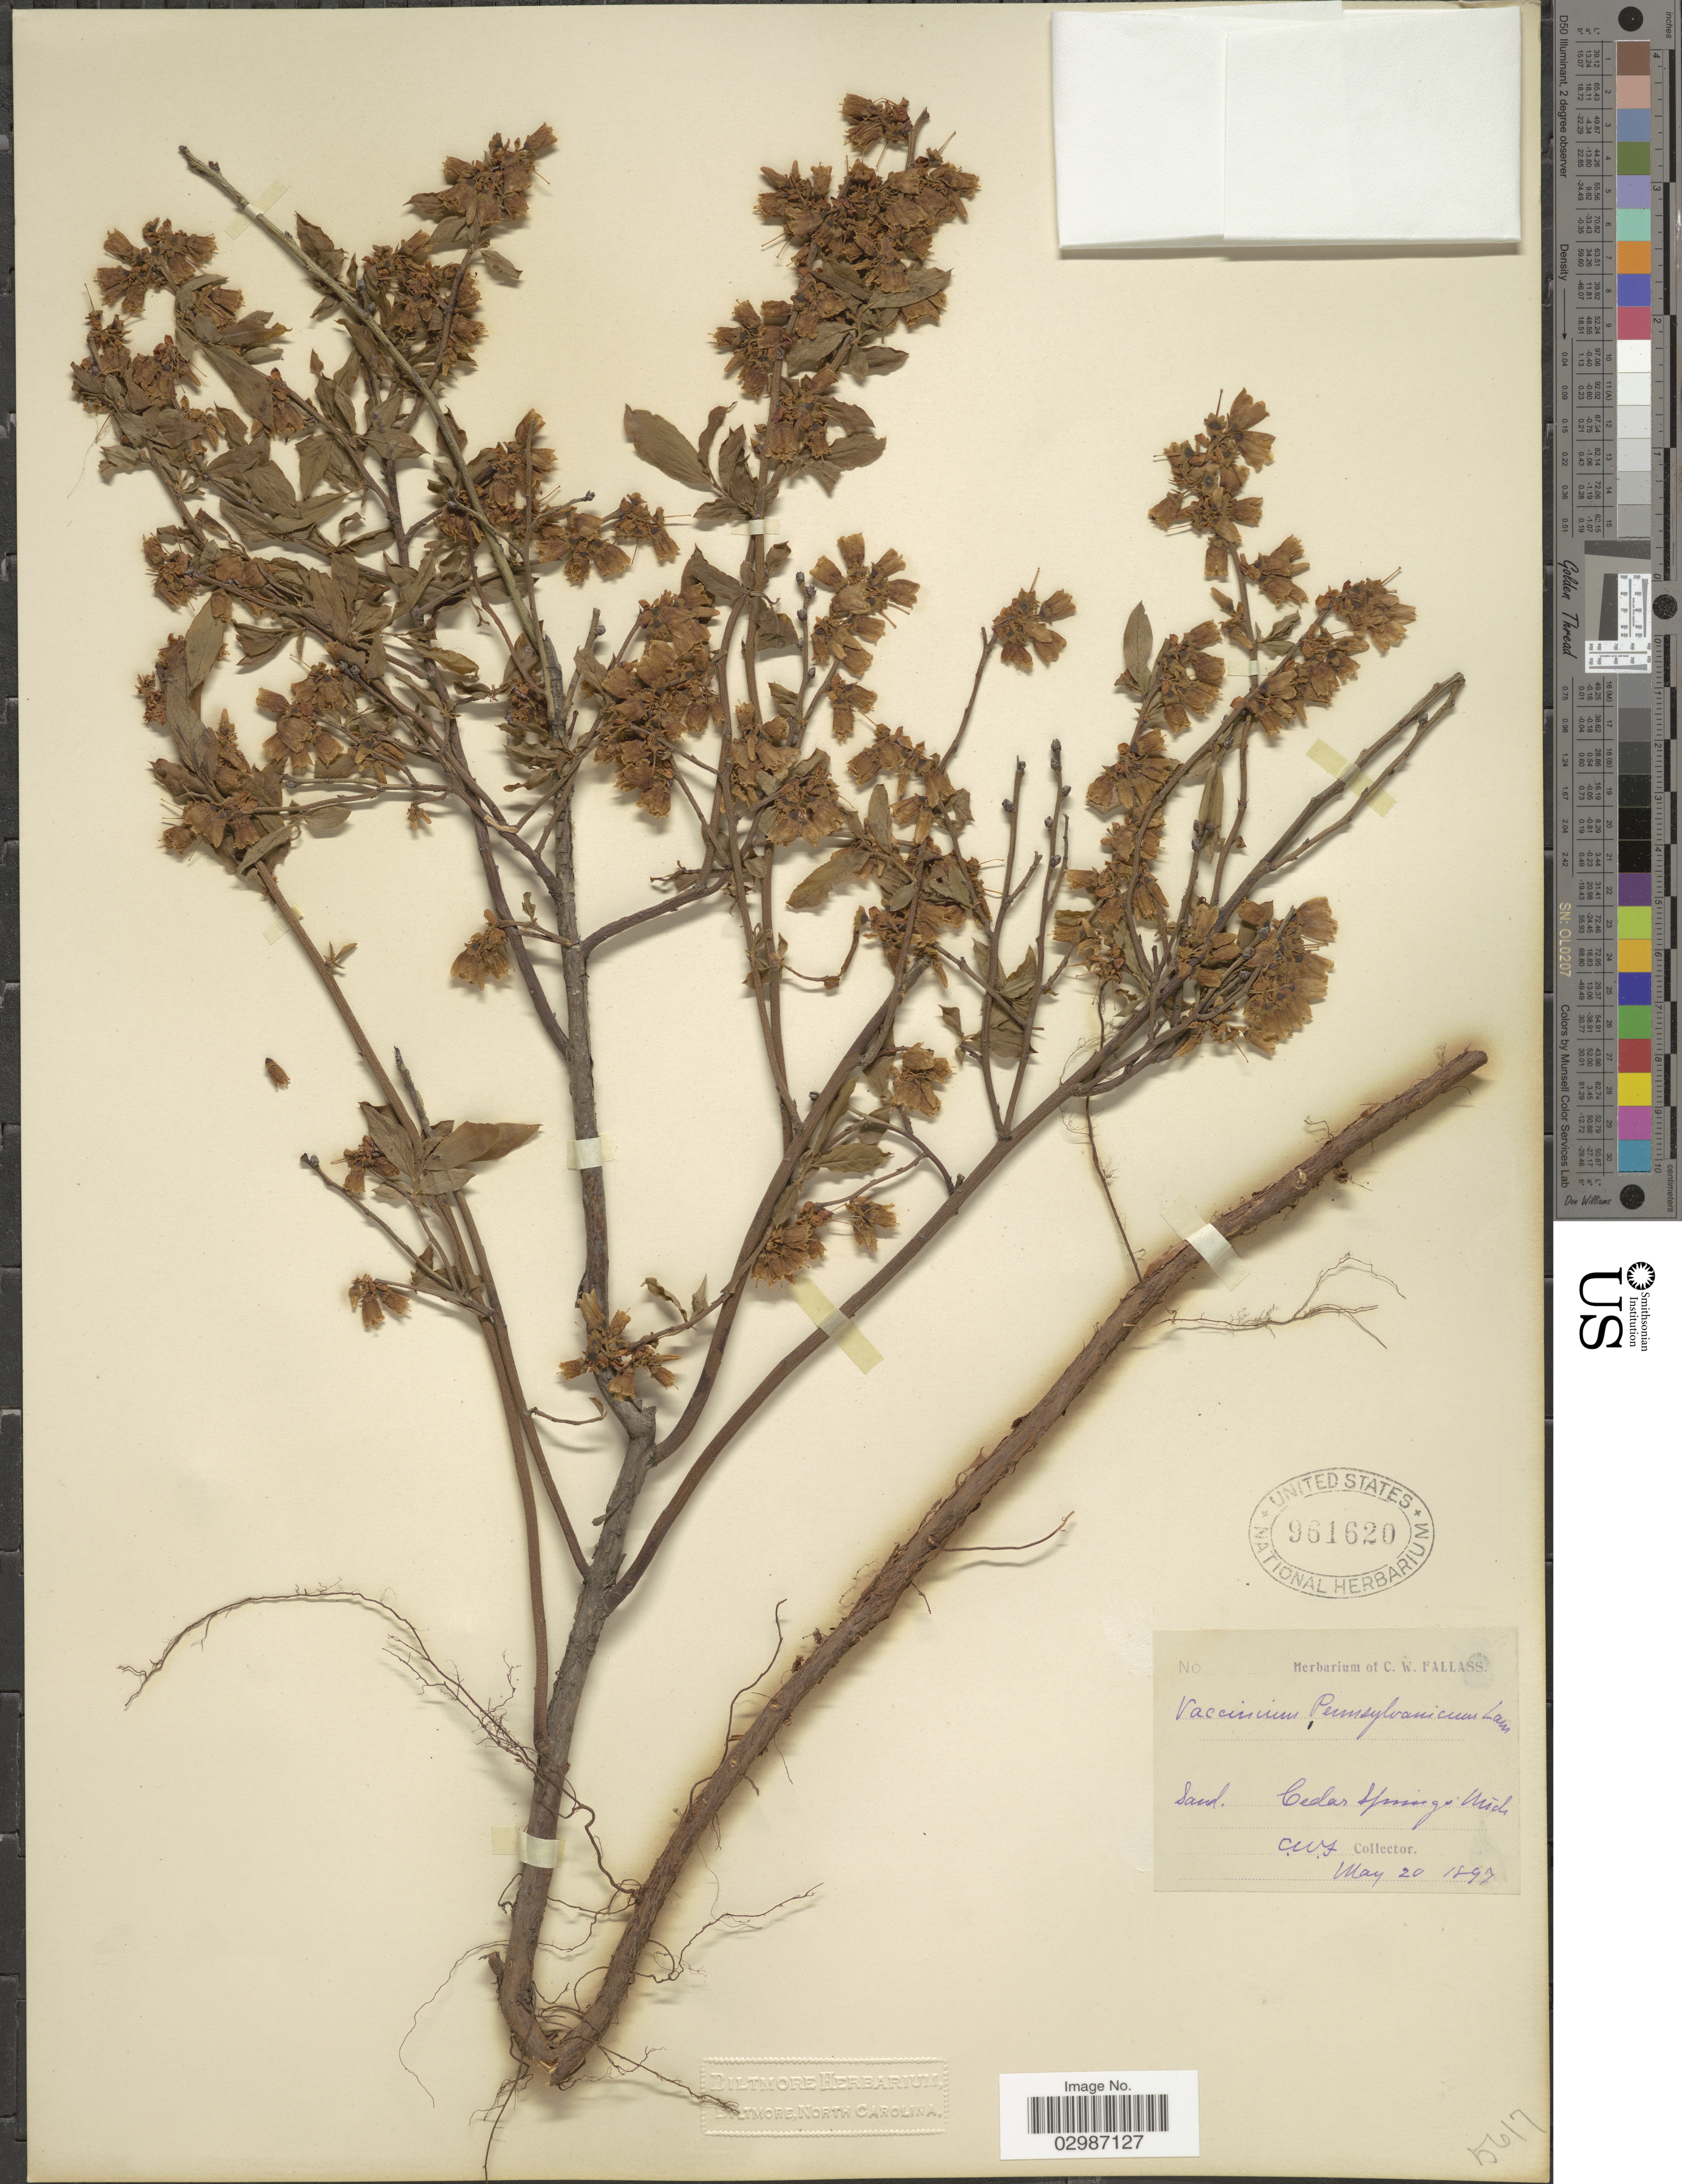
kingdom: Plantae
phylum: Tracheophyta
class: Magnoliopsida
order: Ericales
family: Ericaceae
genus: Vaccinium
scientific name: Vaccinium angustifolium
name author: Aiton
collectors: C. Fallass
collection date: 1897-05-20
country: United States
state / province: Michigan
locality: Cedar Springs.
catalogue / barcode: US 961620